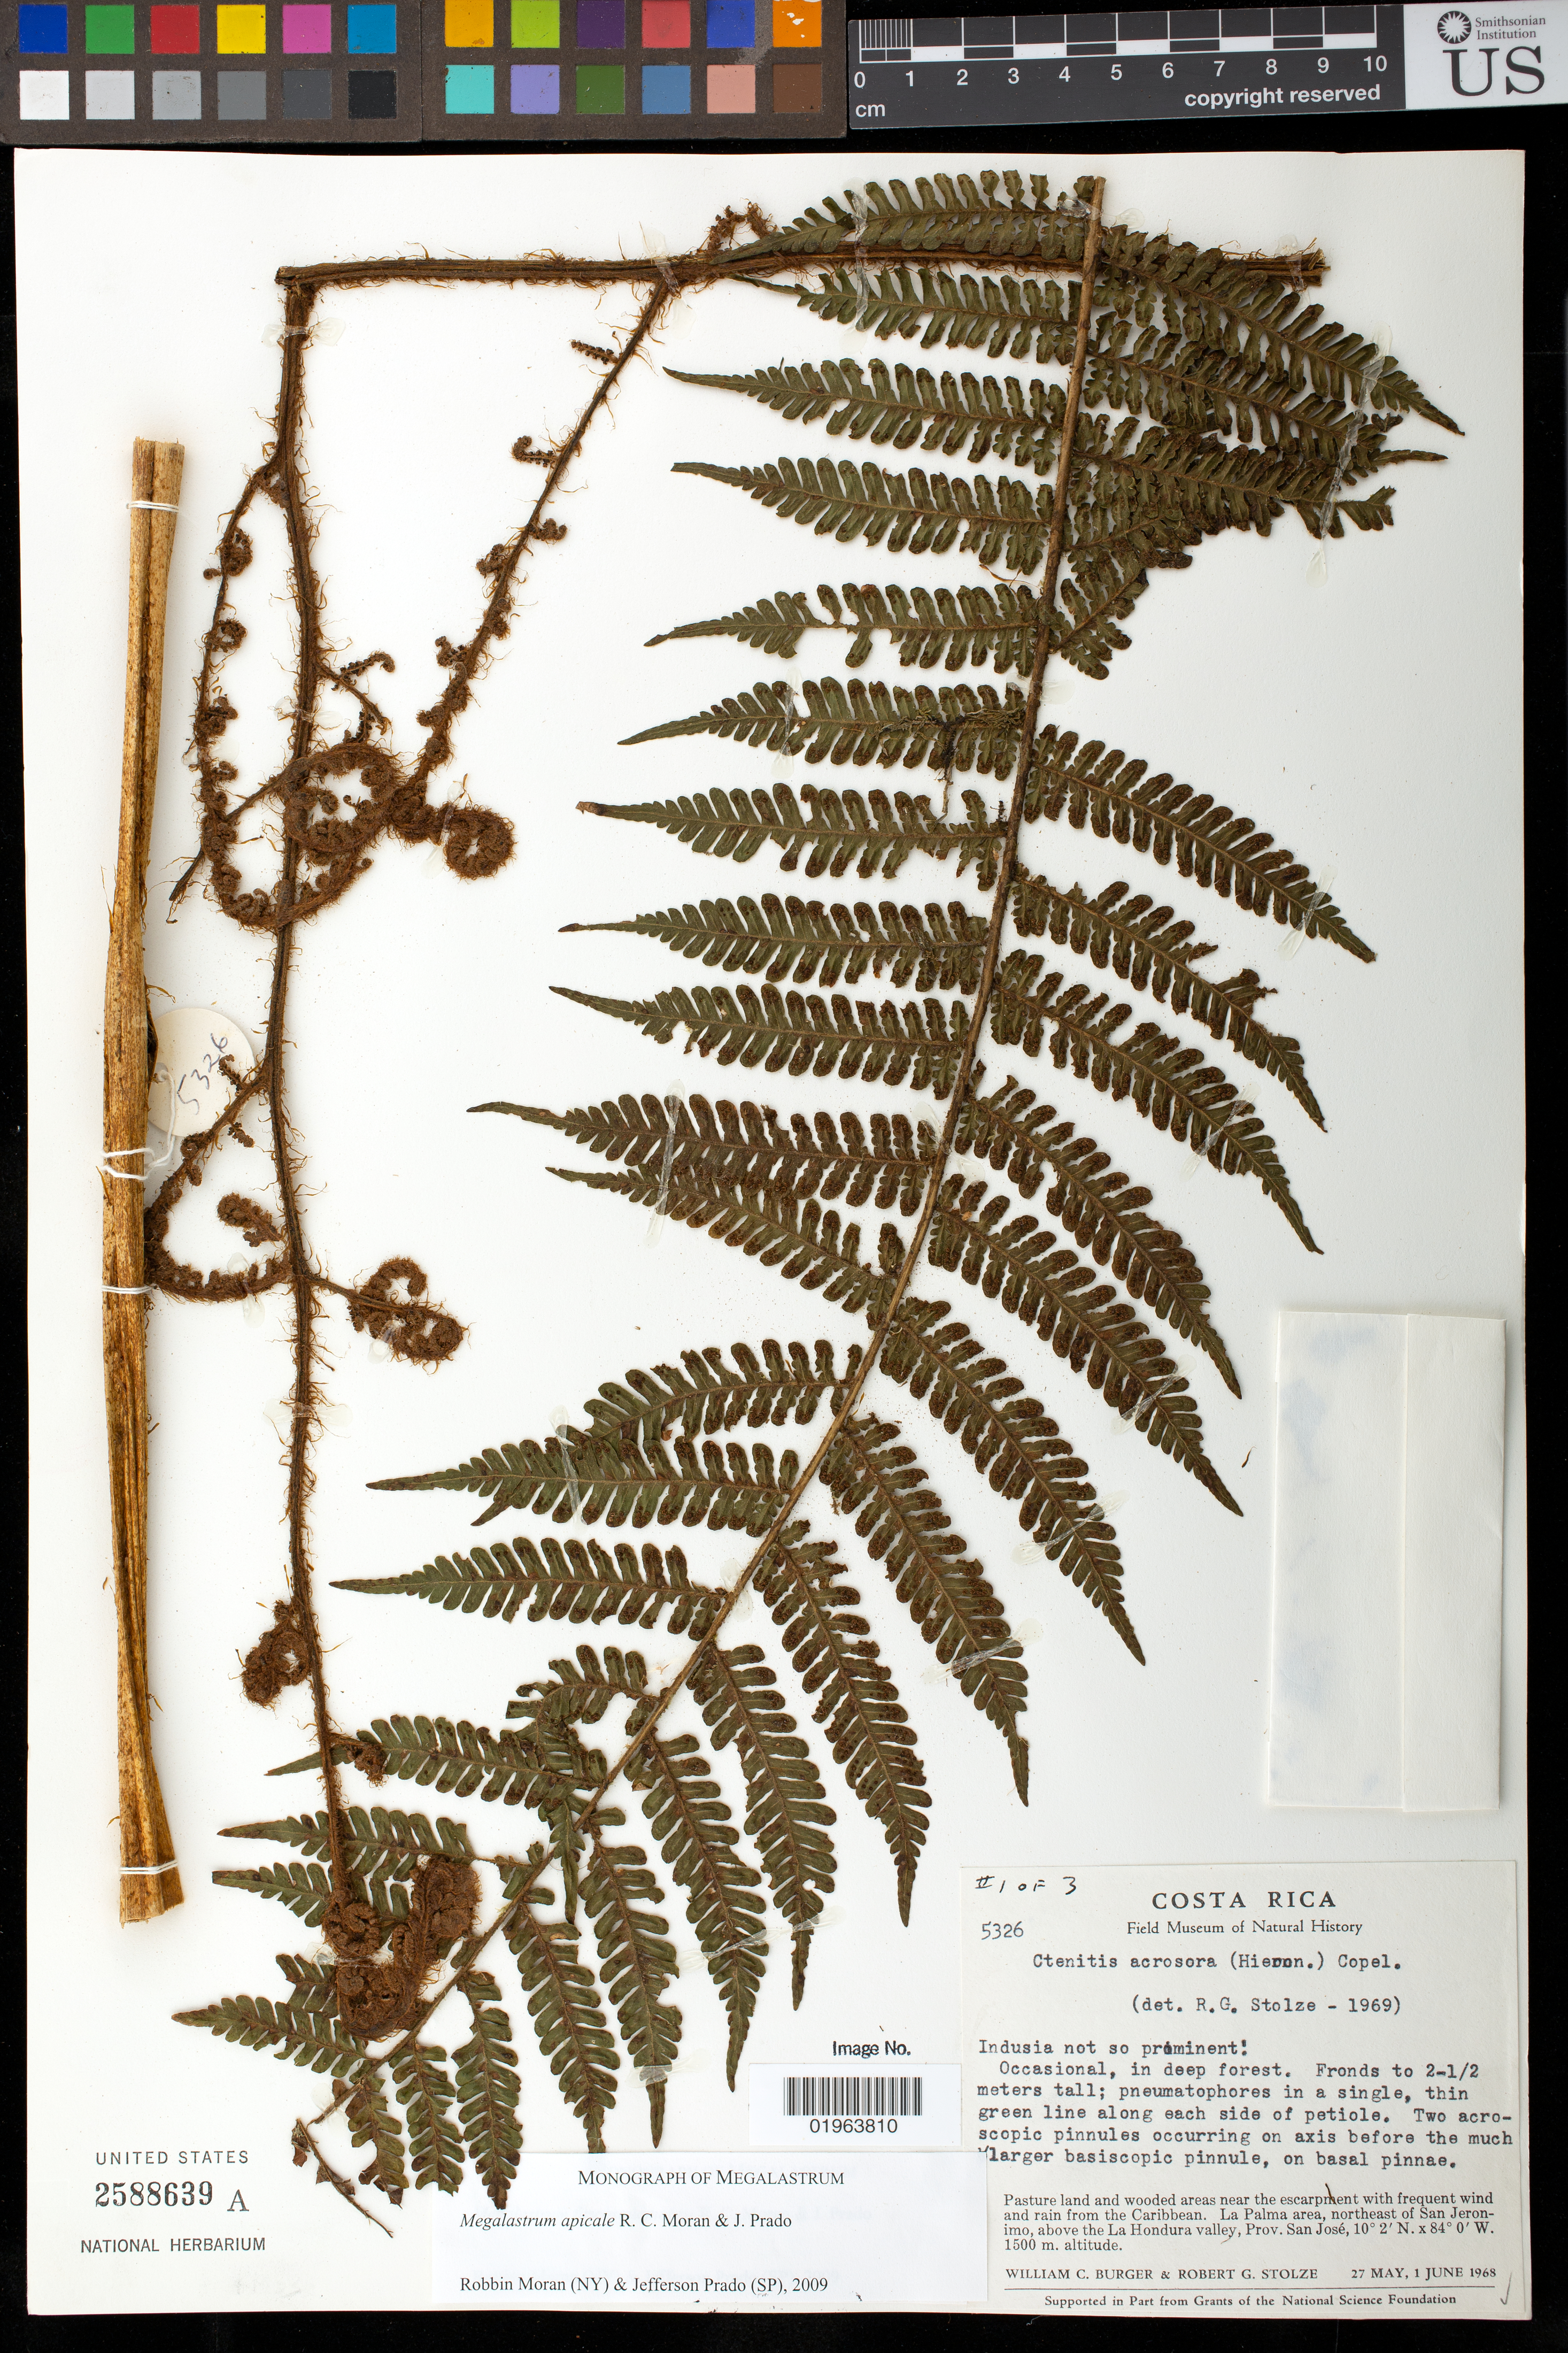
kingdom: Plantae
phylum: Tracheophyta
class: Polypodiopsida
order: Polypodiales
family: Dryopteridaceae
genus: Megalastrum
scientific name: Megalastrum apicale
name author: R.C. Moran & J. Prado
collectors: W. Burger & R. G. Stolze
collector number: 5326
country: Costa Rica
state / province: San José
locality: La Palmna area, NE of San Jeroniumo above the La Hondura Valley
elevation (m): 1500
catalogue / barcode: US 2588639